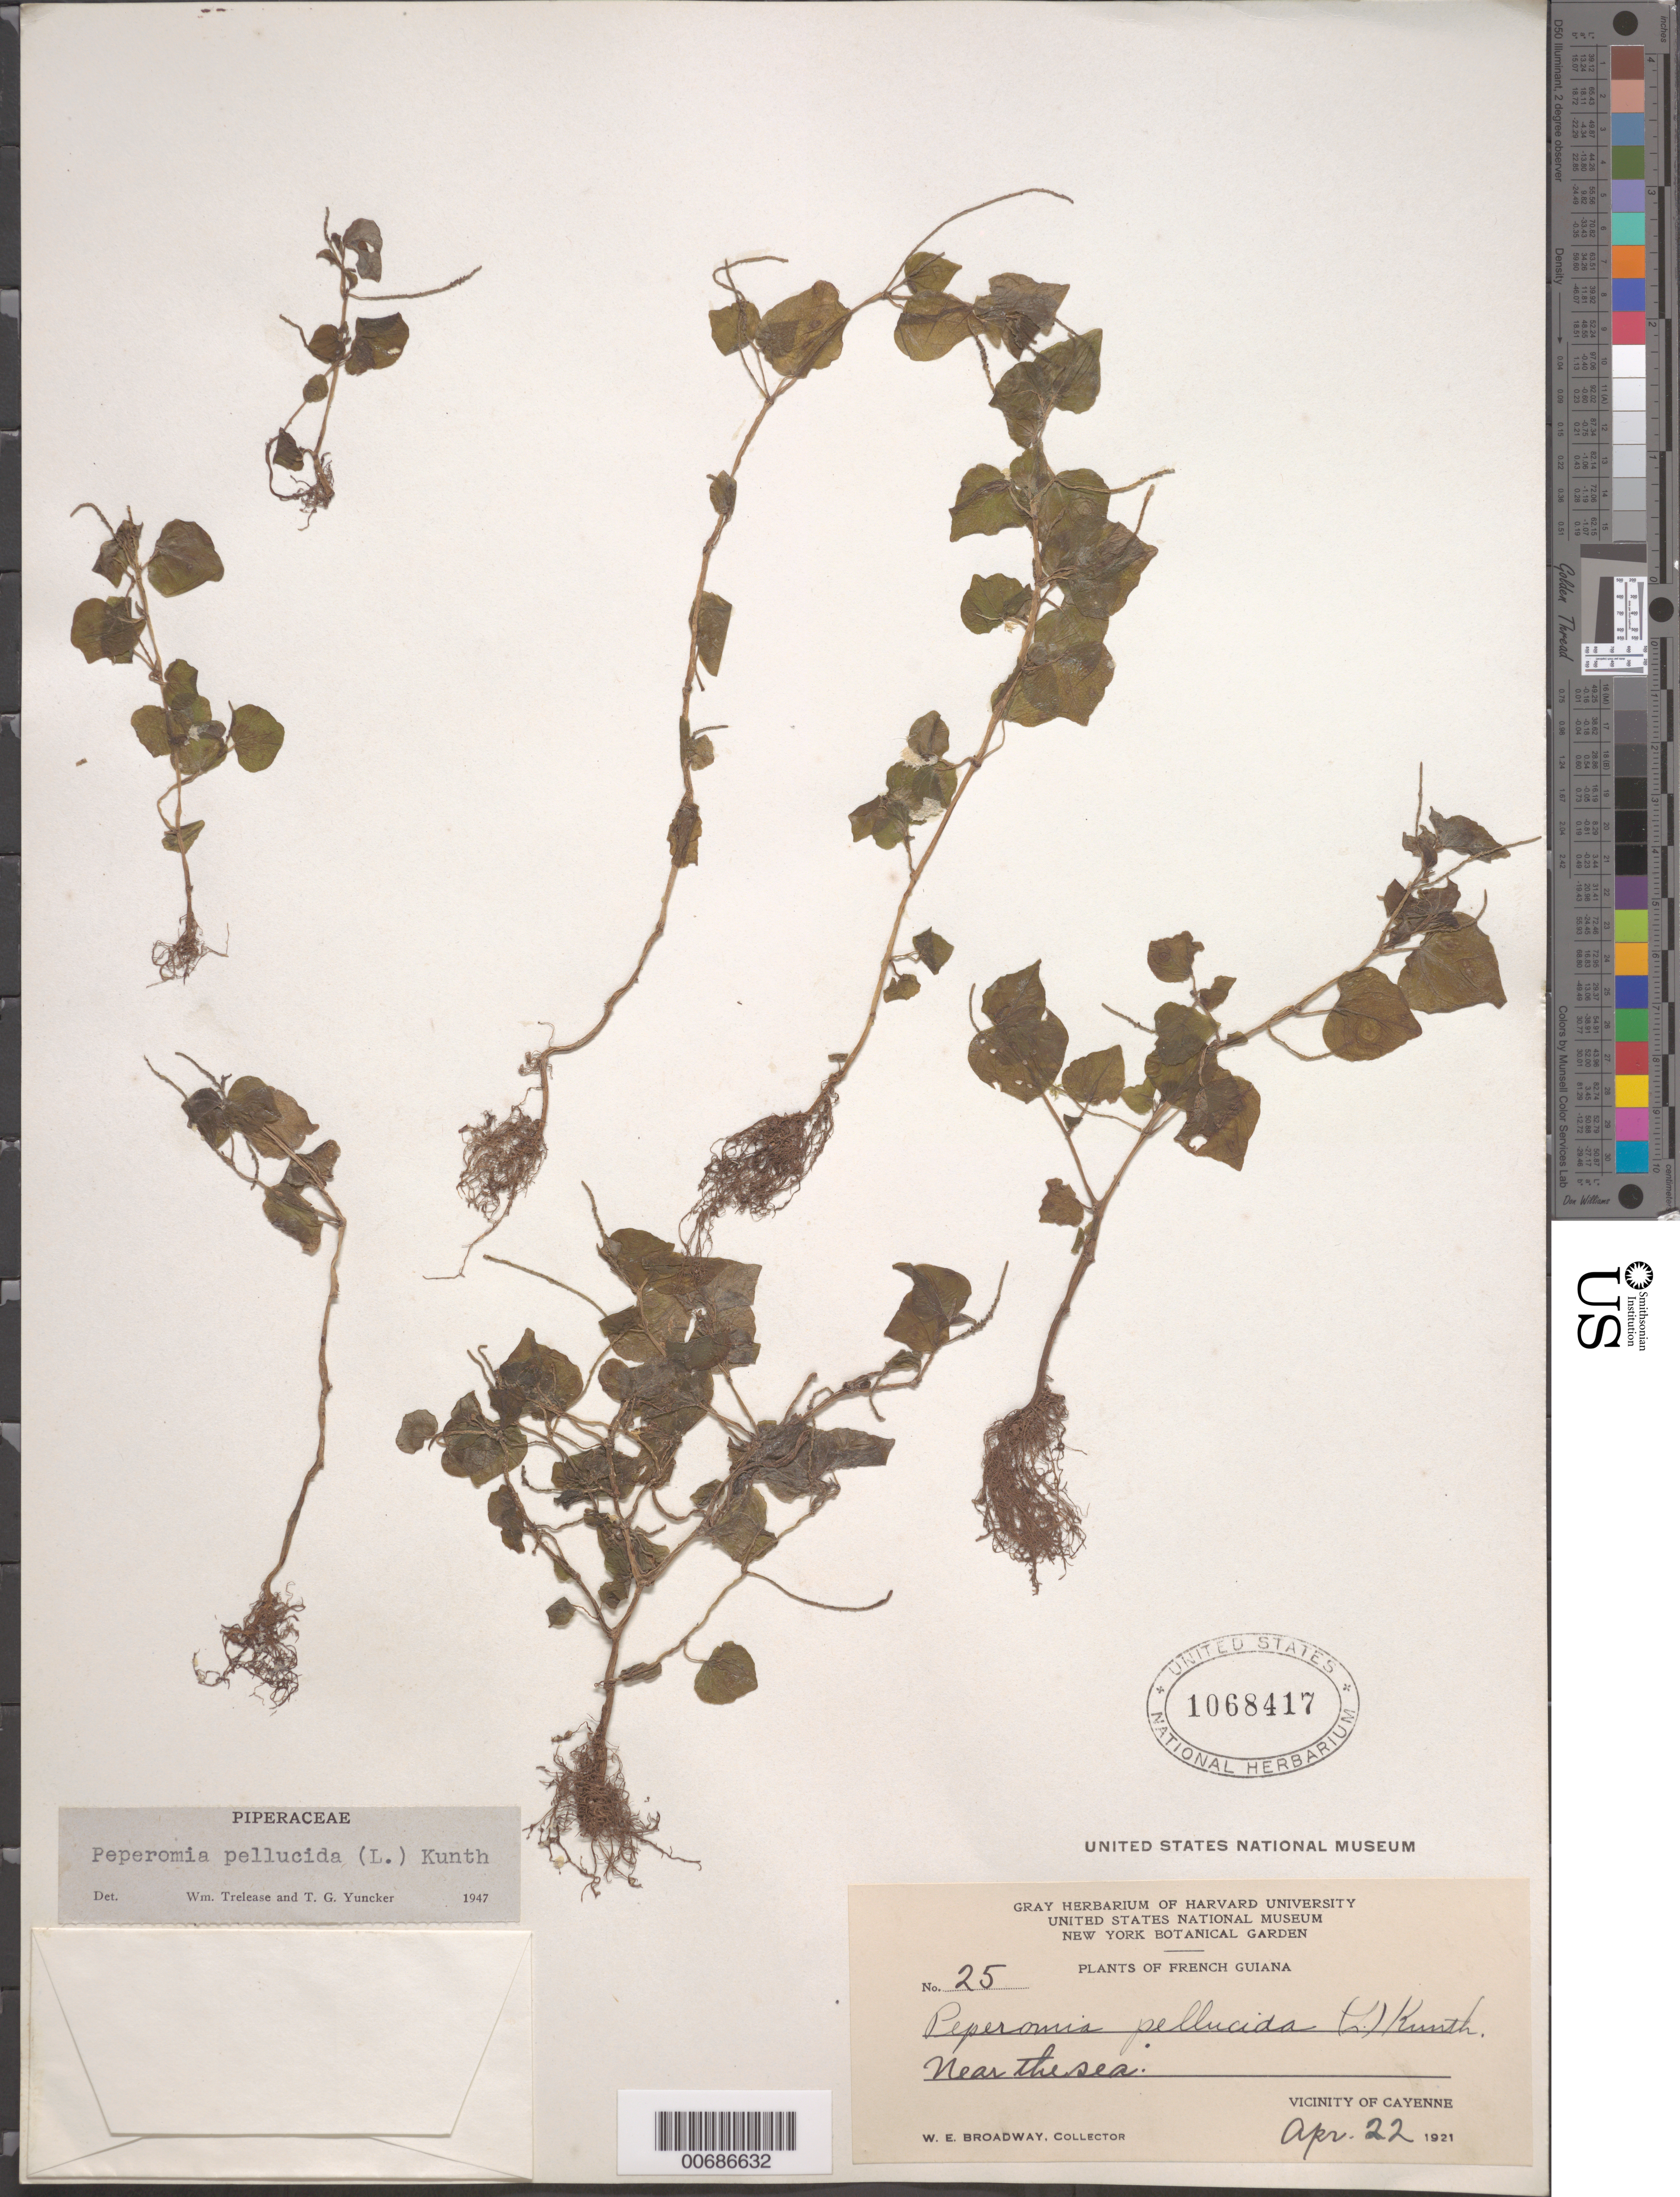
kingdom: Plantae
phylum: Tracheophyta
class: Magnoliopsida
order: Piperales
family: Piperaceae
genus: Peperomia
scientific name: Peperomia pellucida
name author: (L.) Kunth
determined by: Trelease, W.; Yuncker, T. G.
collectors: W. E. Broadway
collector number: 25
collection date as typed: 22-Apr-21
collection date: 1921-04-22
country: French Guiana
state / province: Cayenne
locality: Cayenne, vic.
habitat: Near the sea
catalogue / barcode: US 1068417